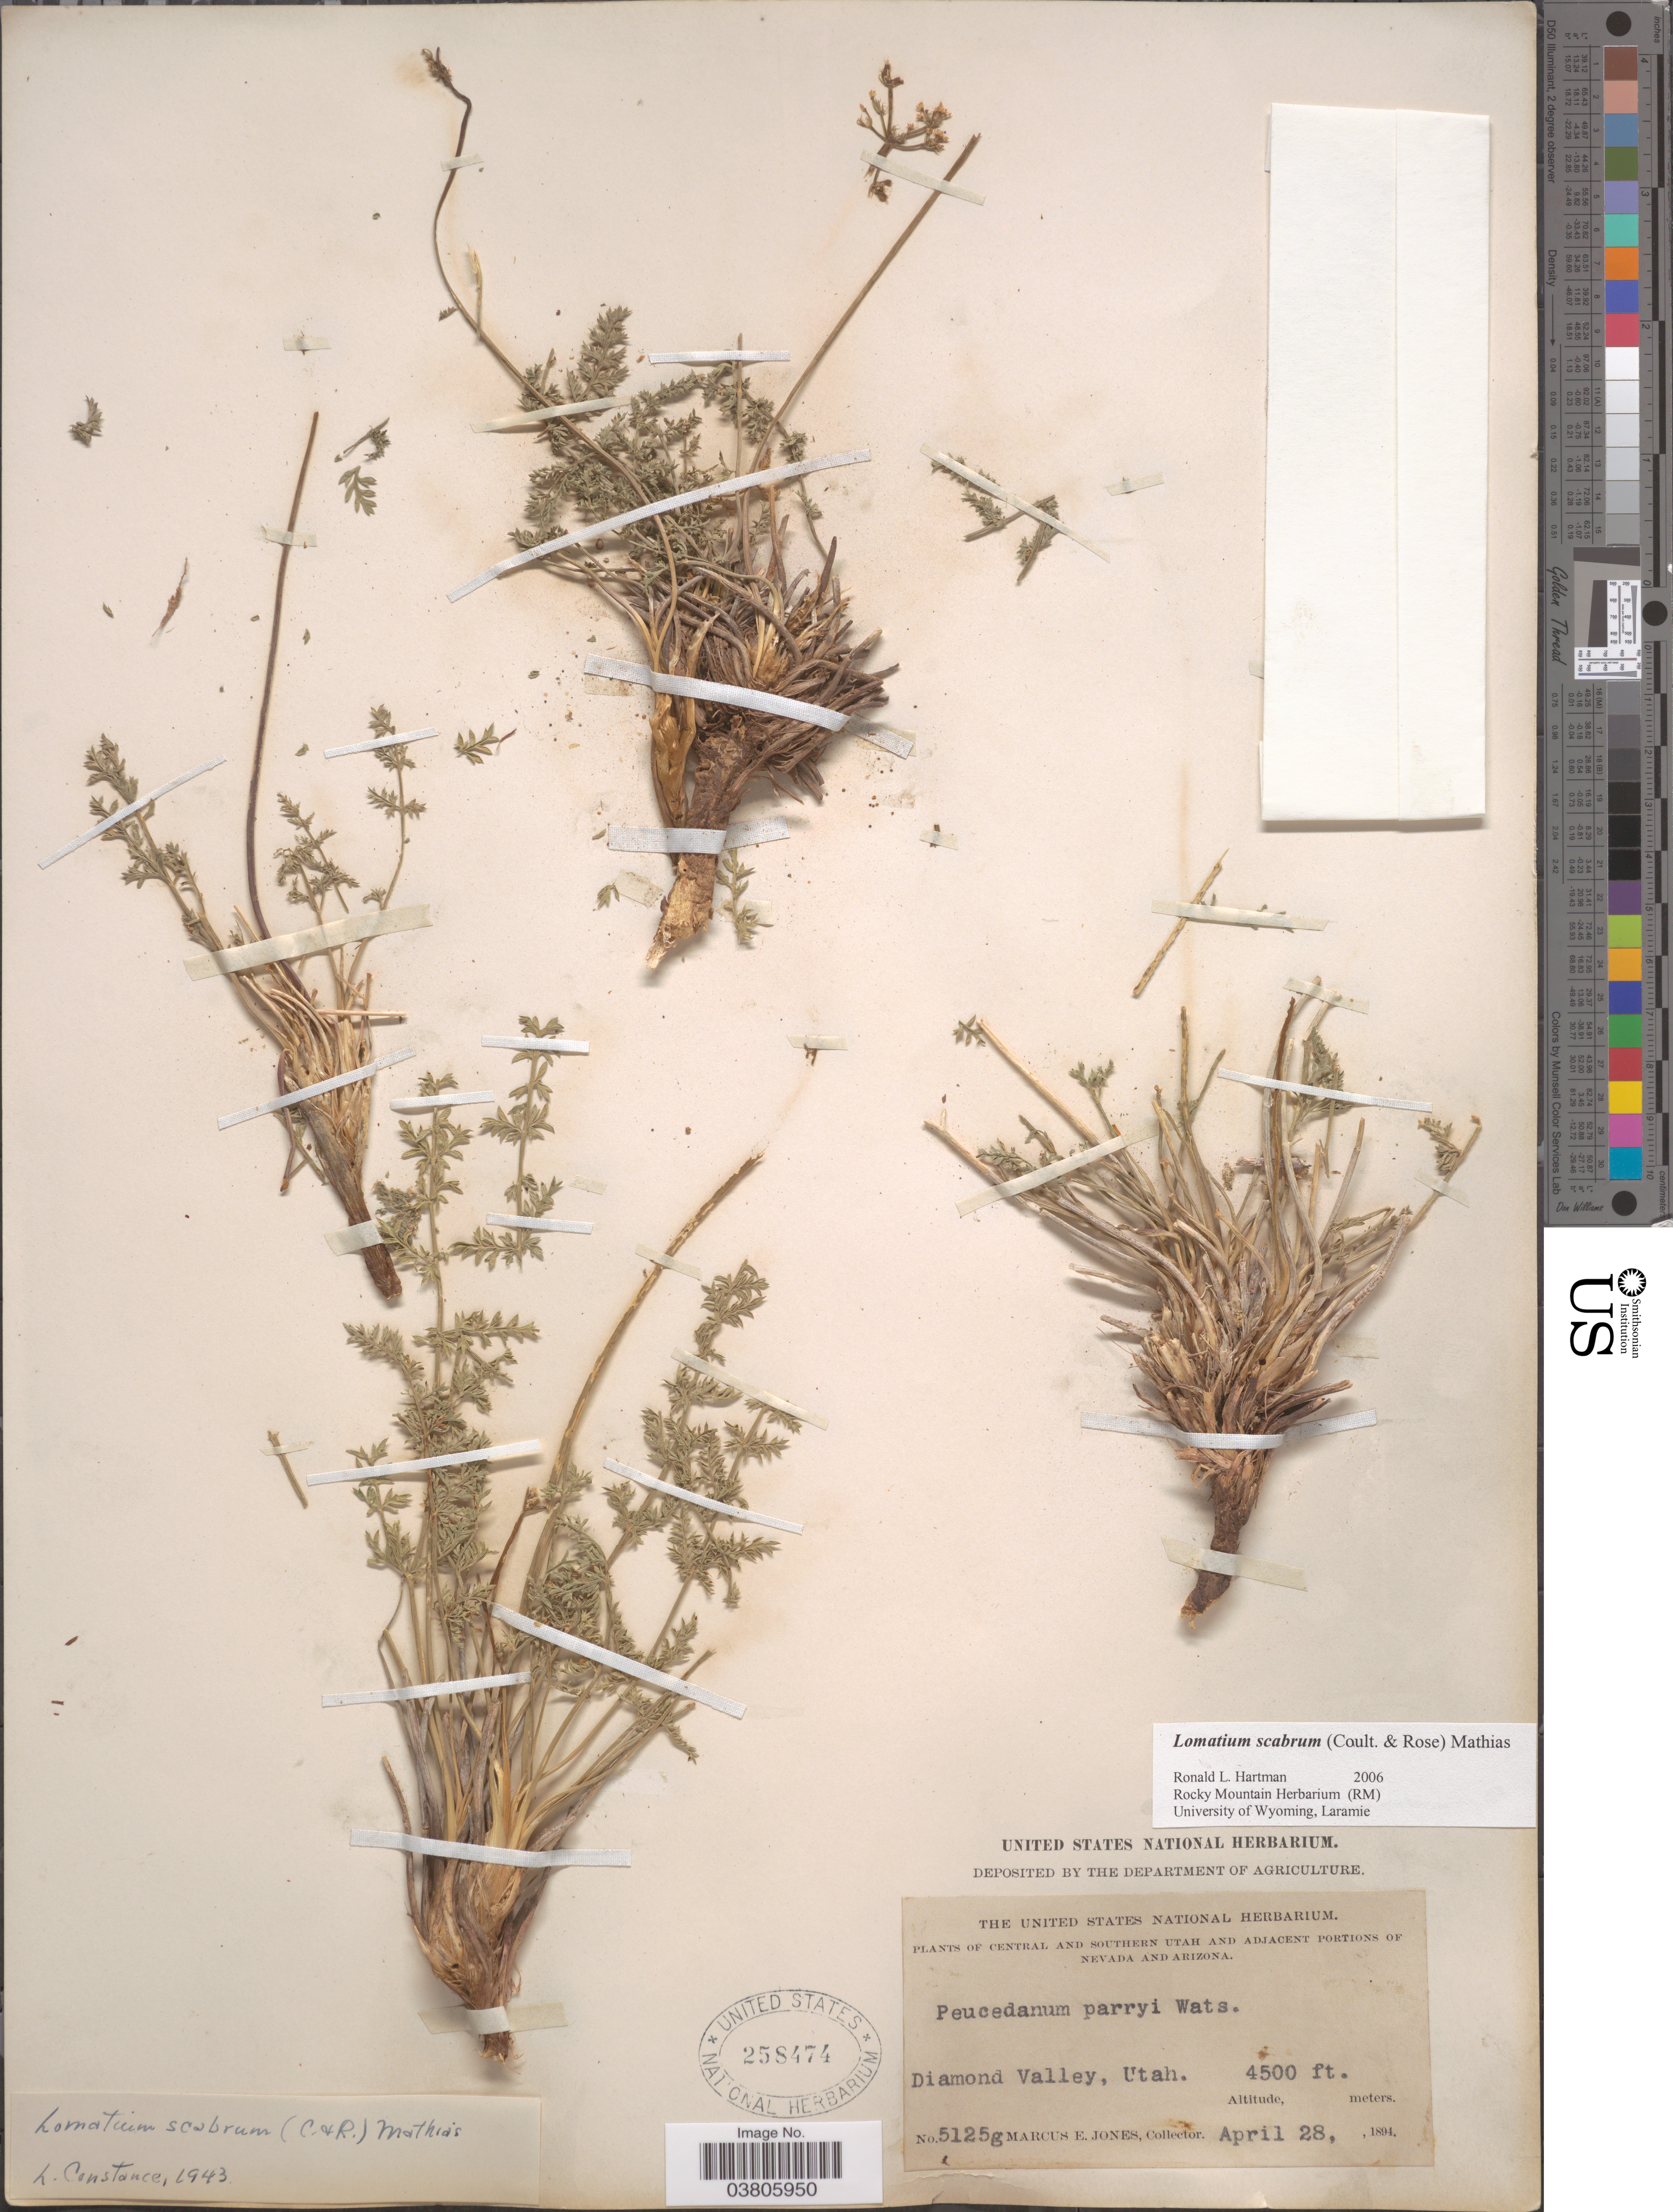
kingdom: Plantae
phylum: Tracheophyta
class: Magnoliopsida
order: Apiales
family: Apiaceae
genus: Lomatium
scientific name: Lomatium scabrum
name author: (J.M. Coult. & Rose) Mathias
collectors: M. E. Jones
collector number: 5125g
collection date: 1894-04-28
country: United States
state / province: Utah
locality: Central and Southern Utah. Diamond Valley.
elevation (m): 1372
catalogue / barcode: US 258474